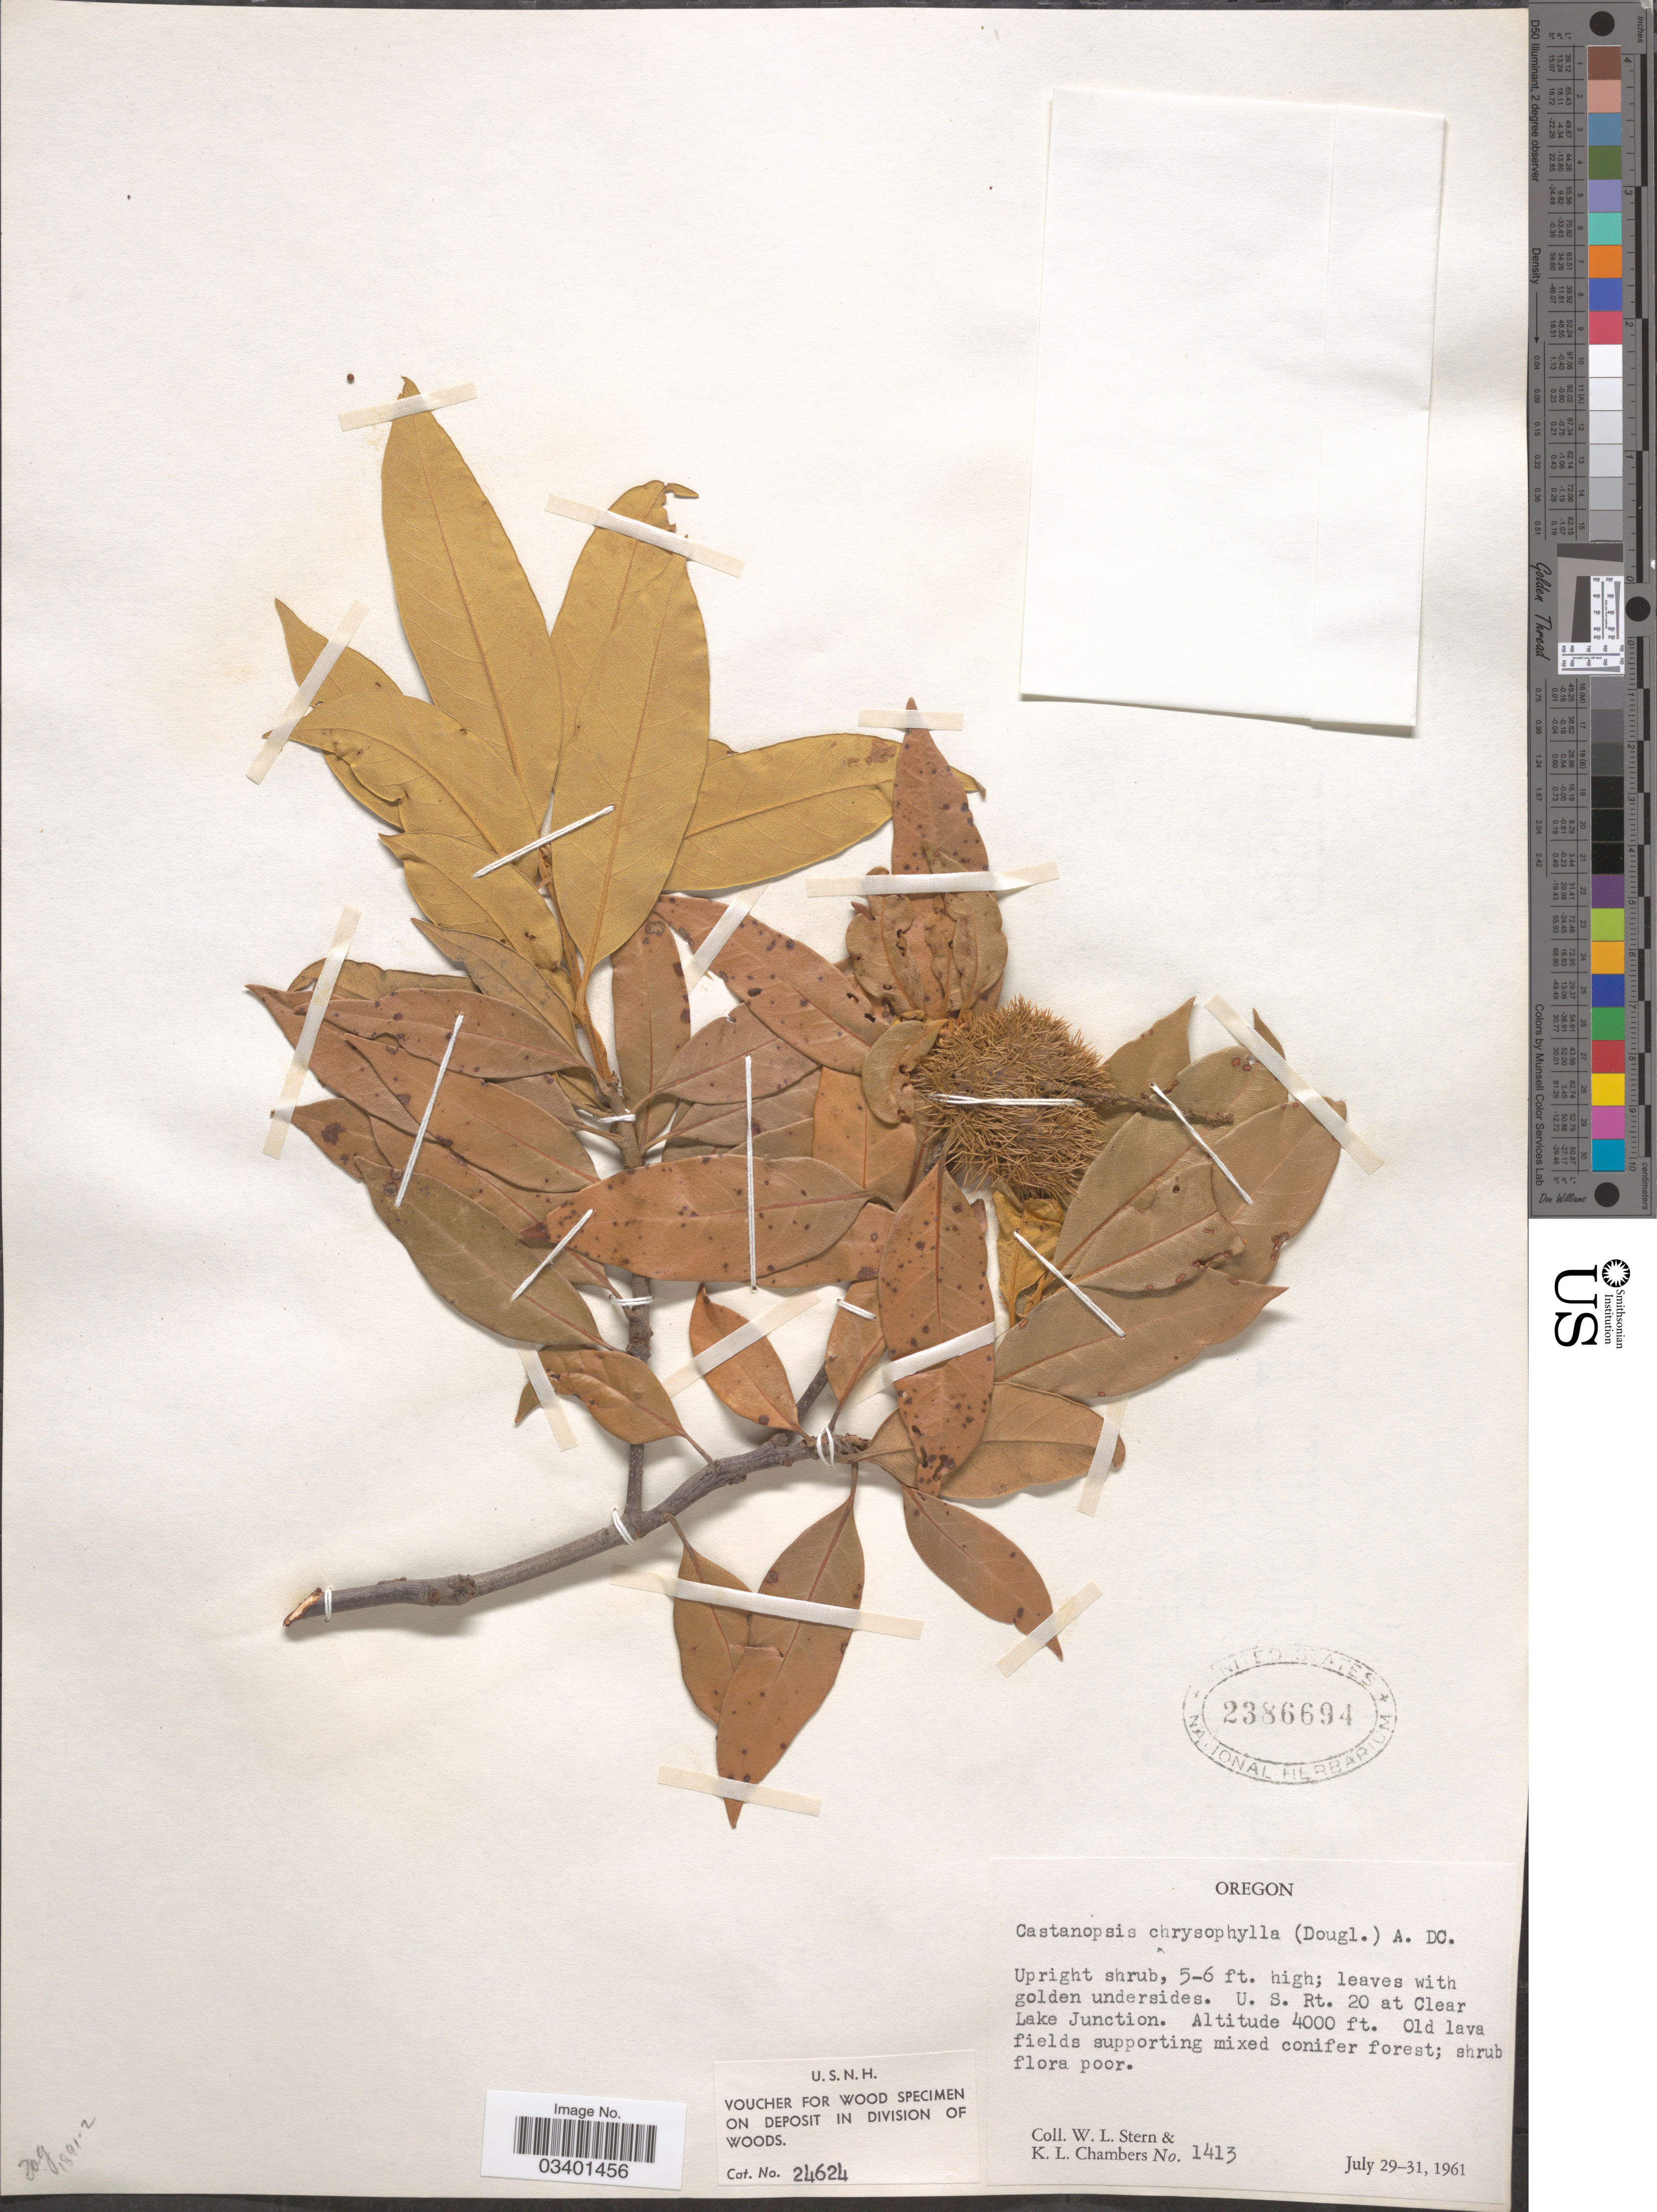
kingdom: Plantae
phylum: Tracheophyta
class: Magnoliopsida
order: Fagales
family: Fagaceae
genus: Chrysolepis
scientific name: Chrysolepis chrysophylla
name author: (Douglas ex Hook.) Hjelmq.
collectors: W. L. Stern & K. Chambers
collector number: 1413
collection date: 1961-07-29/1961-07-31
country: United States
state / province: Oregon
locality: U. S. Rt. 20 at Clear Lake Junction.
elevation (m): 1219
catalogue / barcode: US 2386694